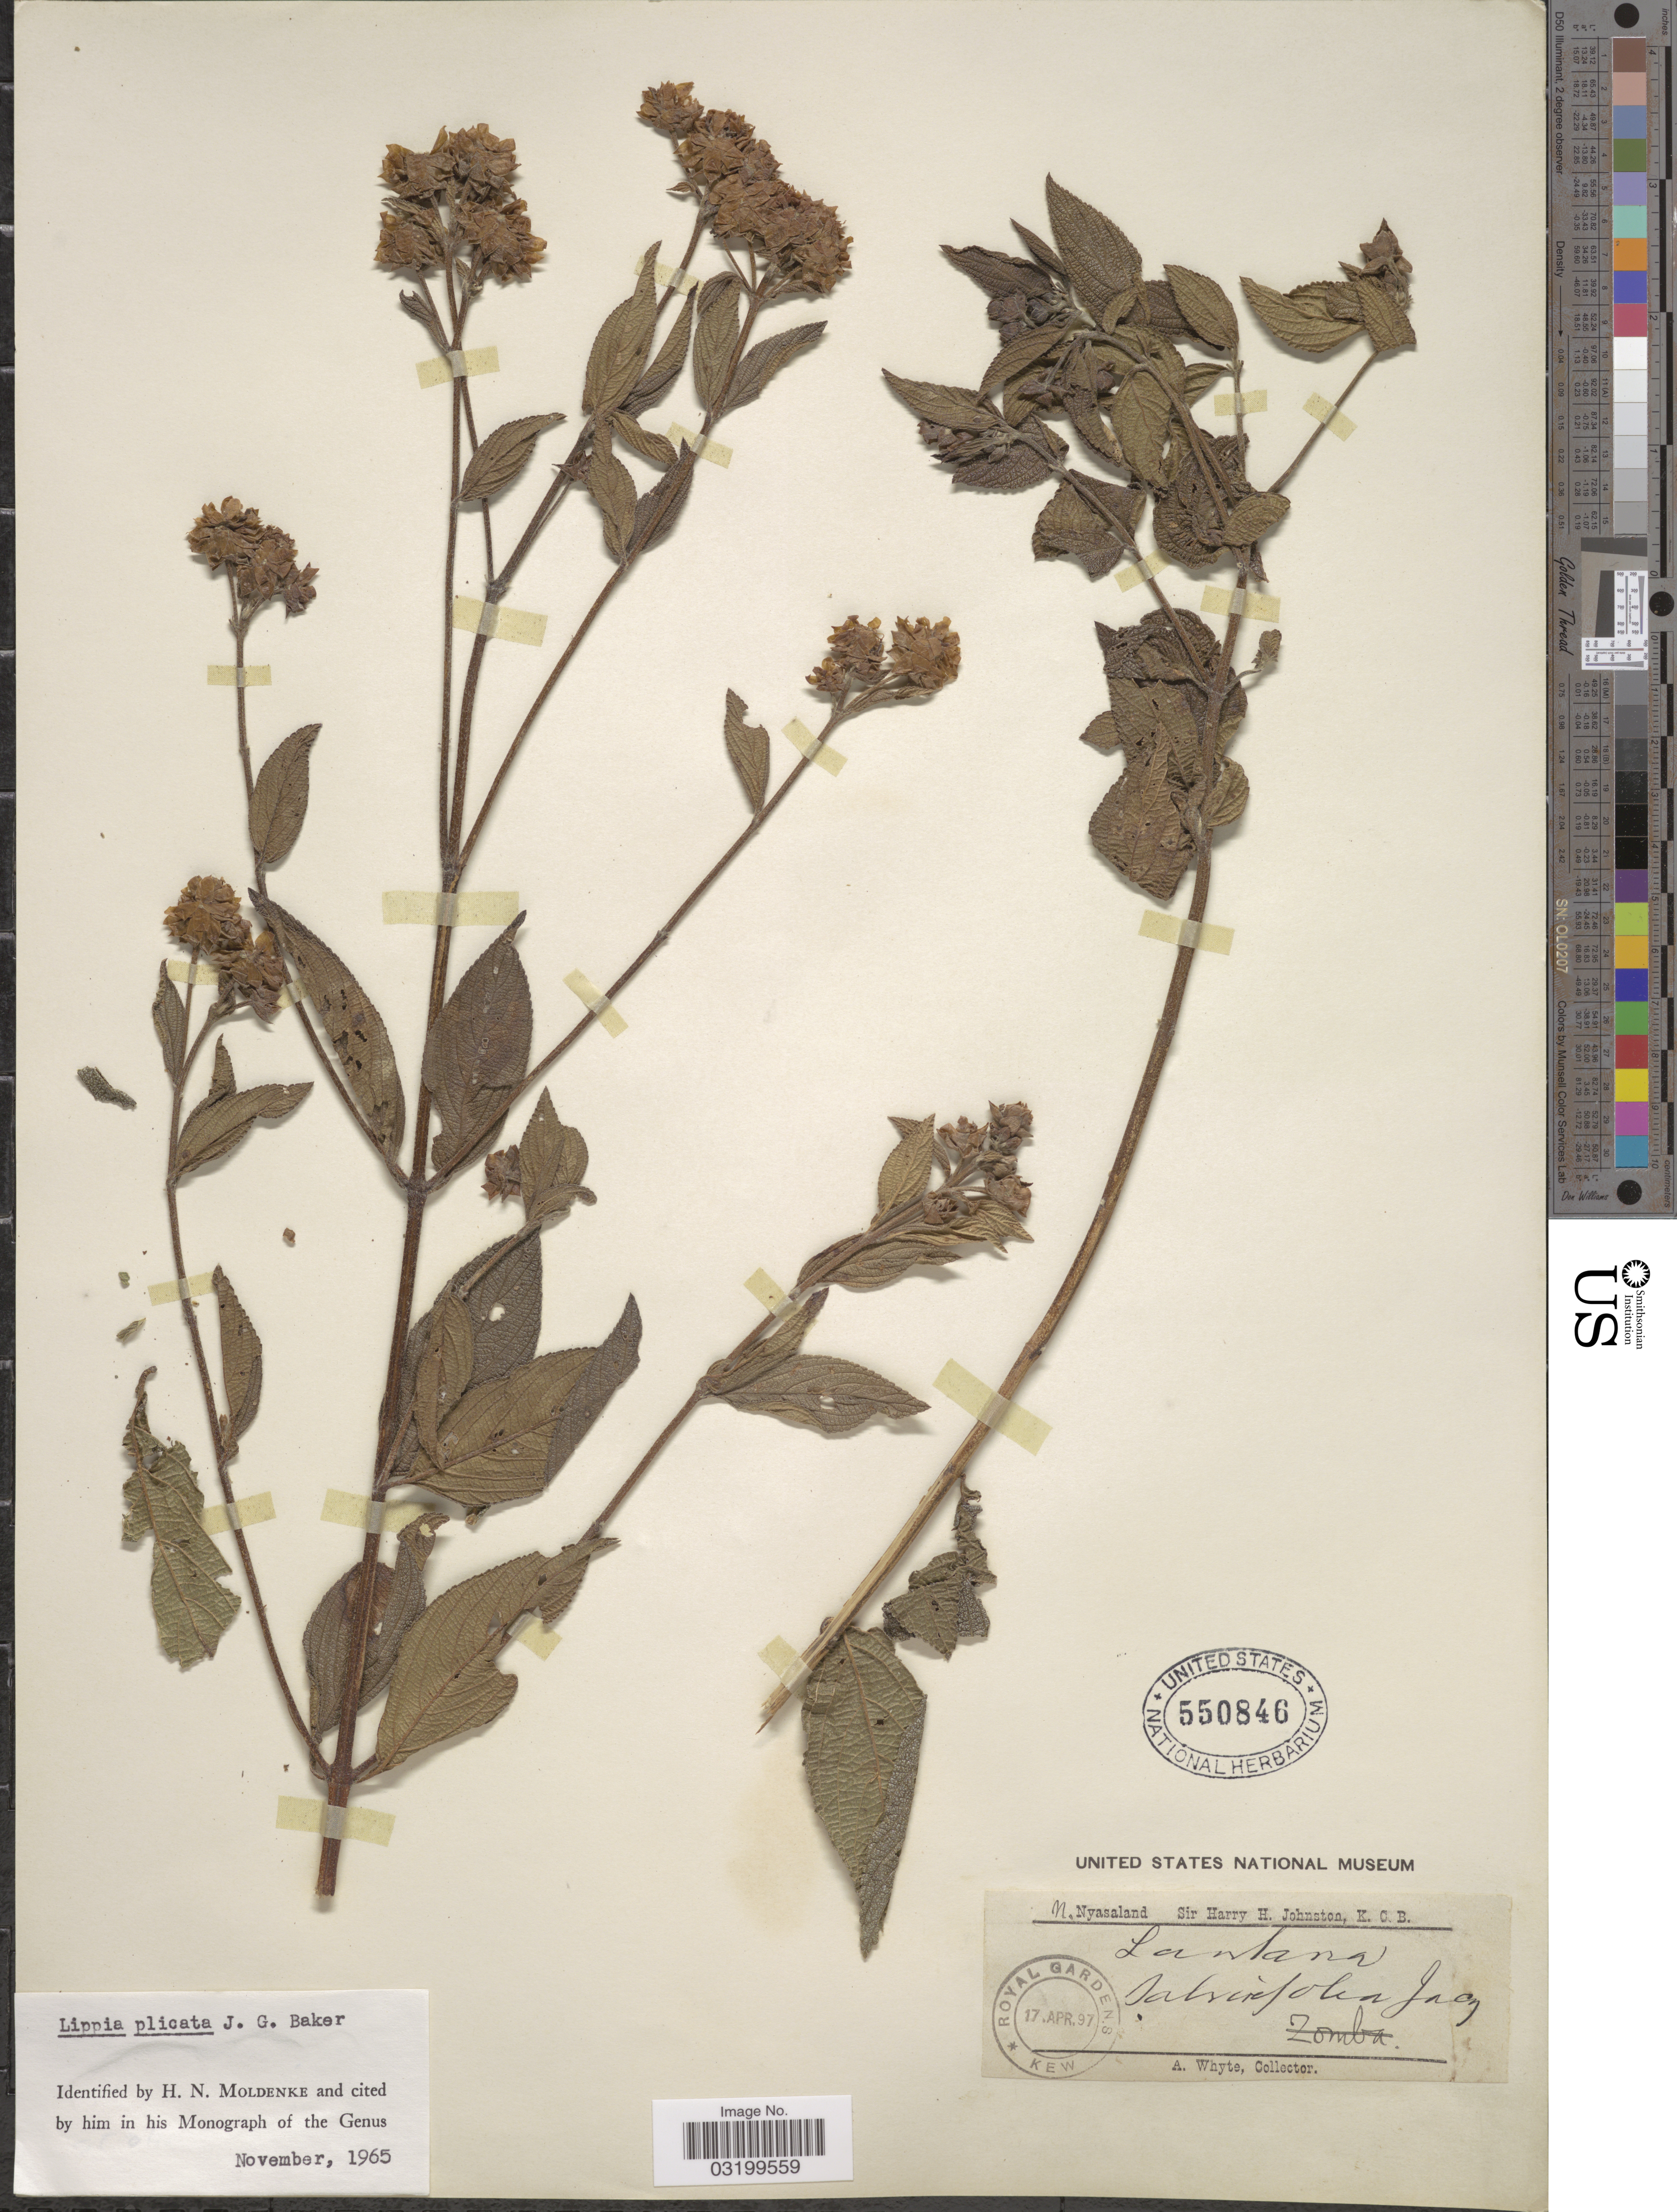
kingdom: Plantae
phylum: Tracheophyta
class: Magnoliopsida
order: Lamiales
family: Verbenaceae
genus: Lippia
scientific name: Lippia plicata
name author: Baker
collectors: A. Whyte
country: Malawi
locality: N. Nyasaland.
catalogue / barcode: US 550846